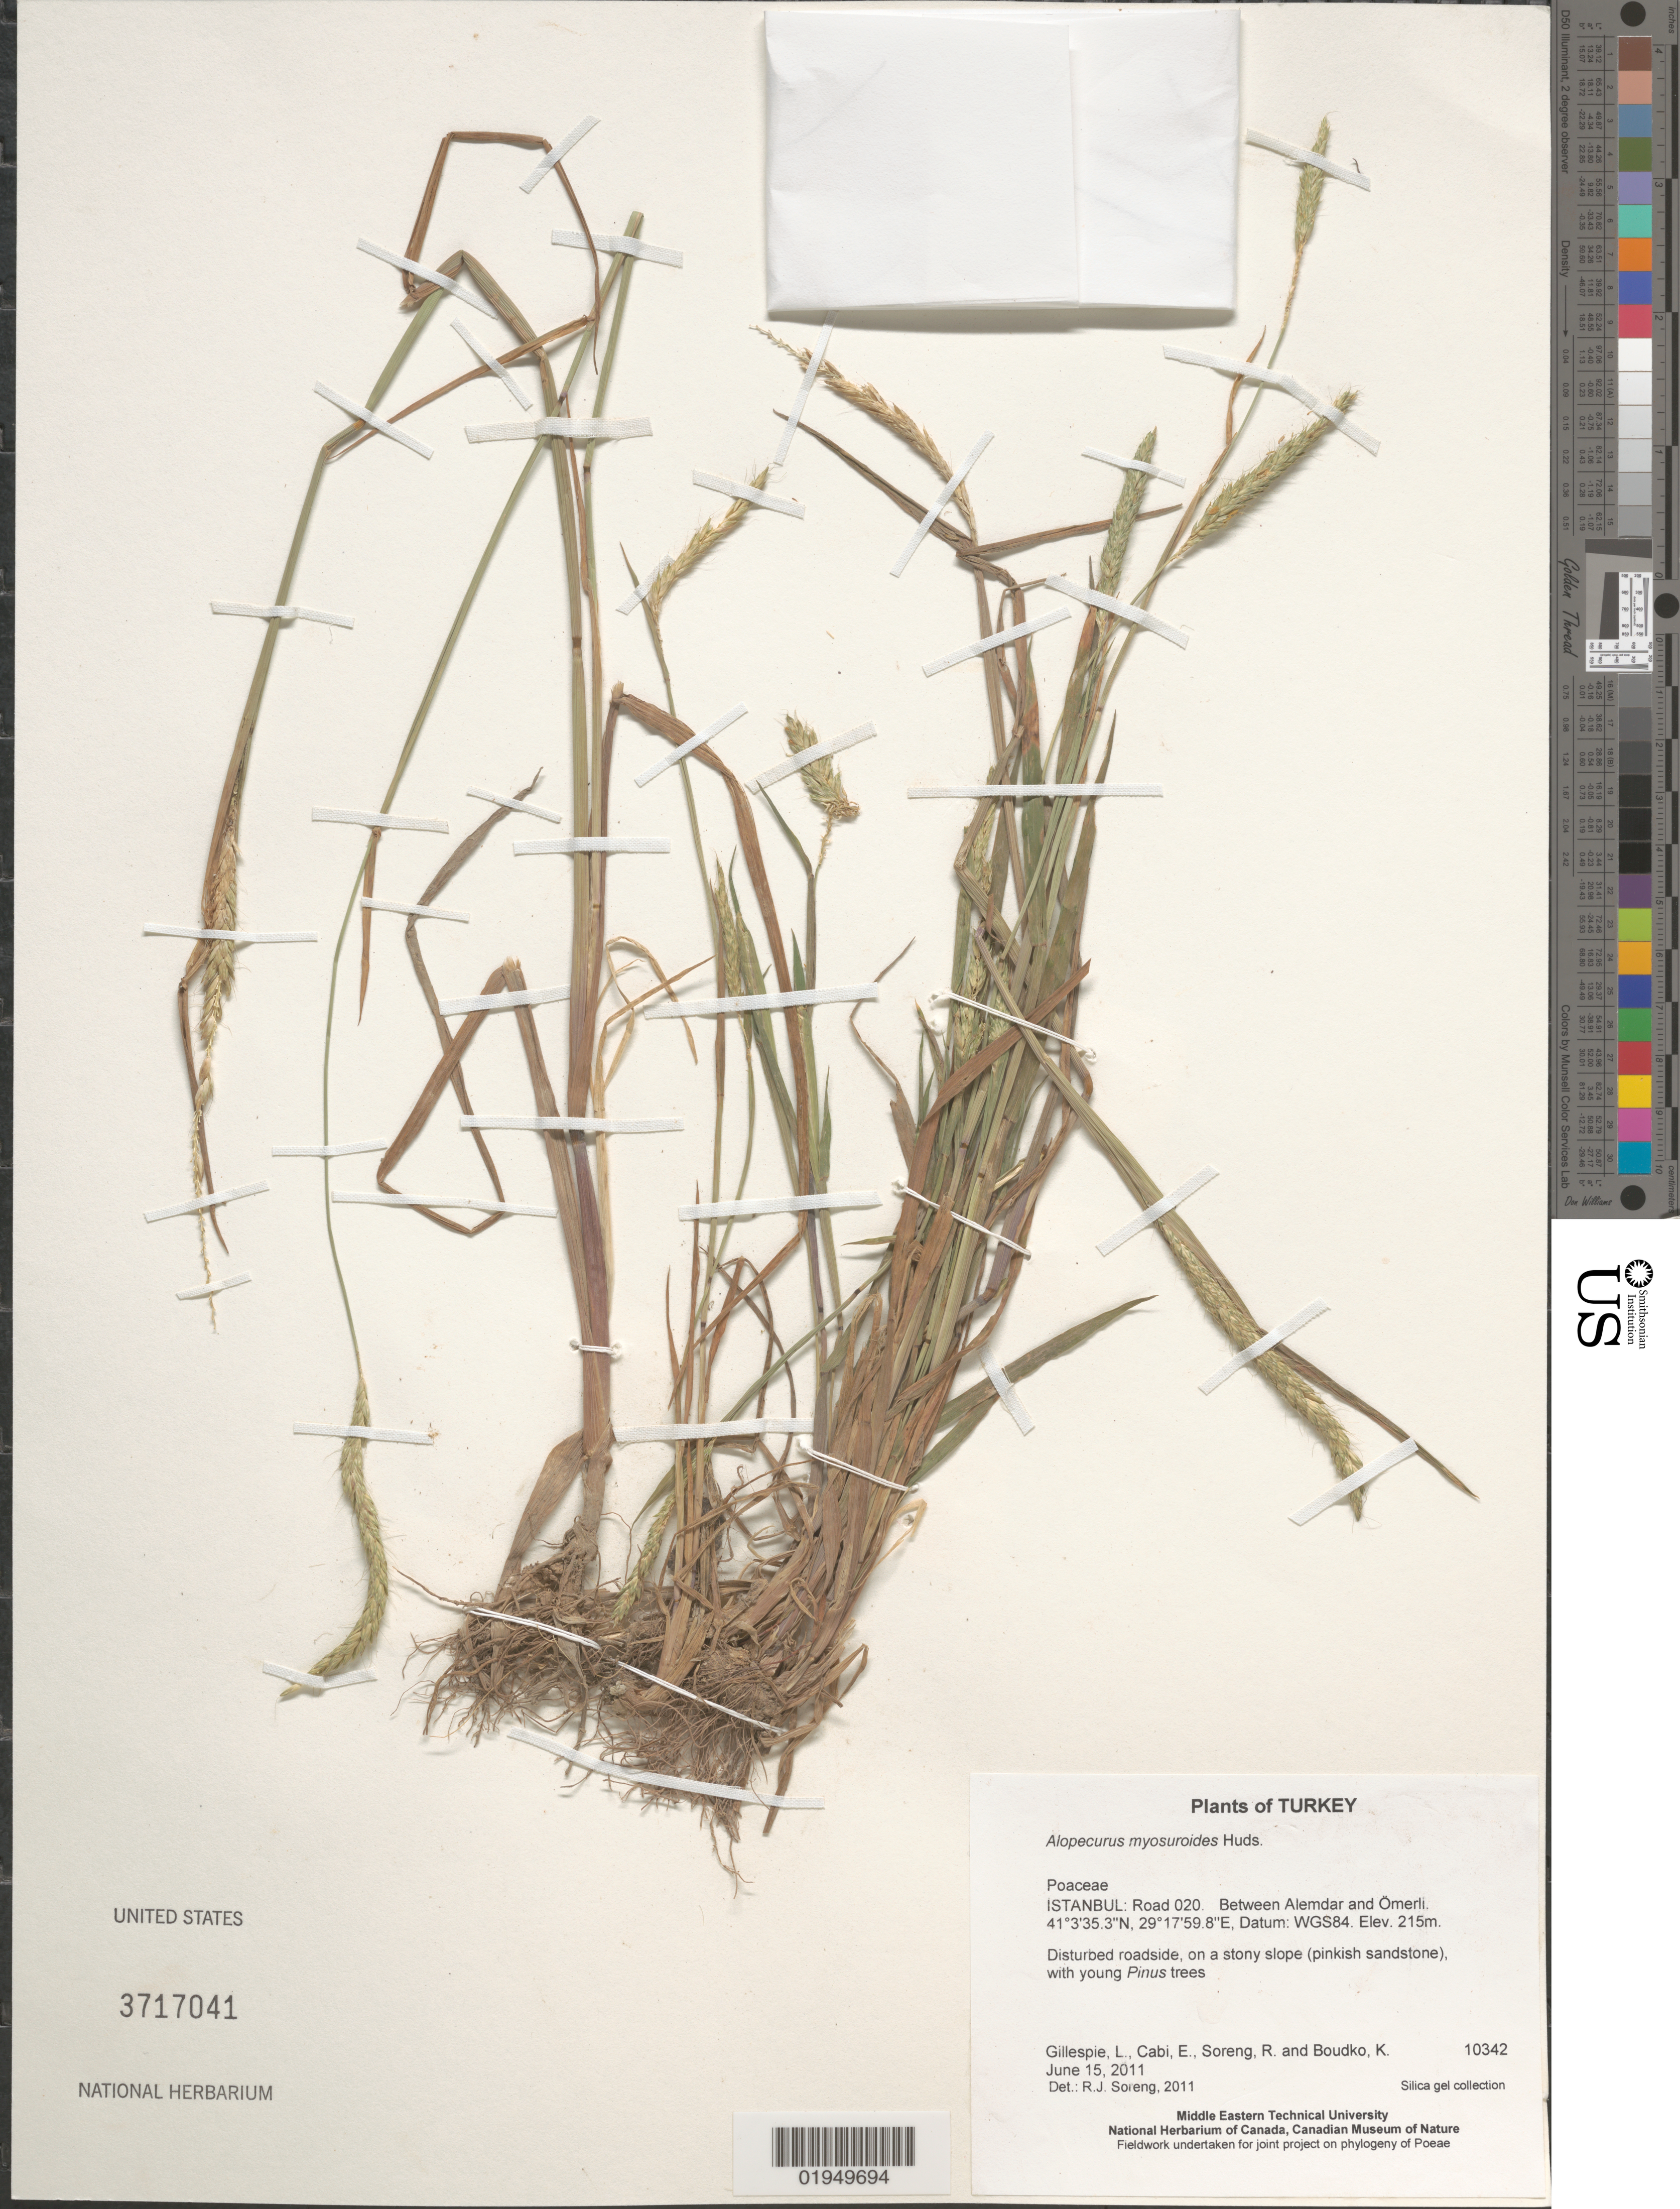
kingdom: Plantae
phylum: Tracheophyta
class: Liliopsida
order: Poales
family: Poaceae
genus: Alopecurus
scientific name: Alopecurus myosuroides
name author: Huds.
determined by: Soreng, Robert J., Research Associate (BOT), Smithsonian Institution - National Museum of Natural History (UNITED STATES)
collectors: L. J. Gillespie, E. Cabi, R. J. Soreng & K. Boudko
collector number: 10342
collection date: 2011-06-15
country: Turkey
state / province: Istanbul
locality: Road 020. Between Alemdar and Ömerli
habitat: Disturbed roadside, on a stony slope (pinkish sandstone), with young Pinus trees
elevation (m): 215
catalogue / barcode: US 3717041